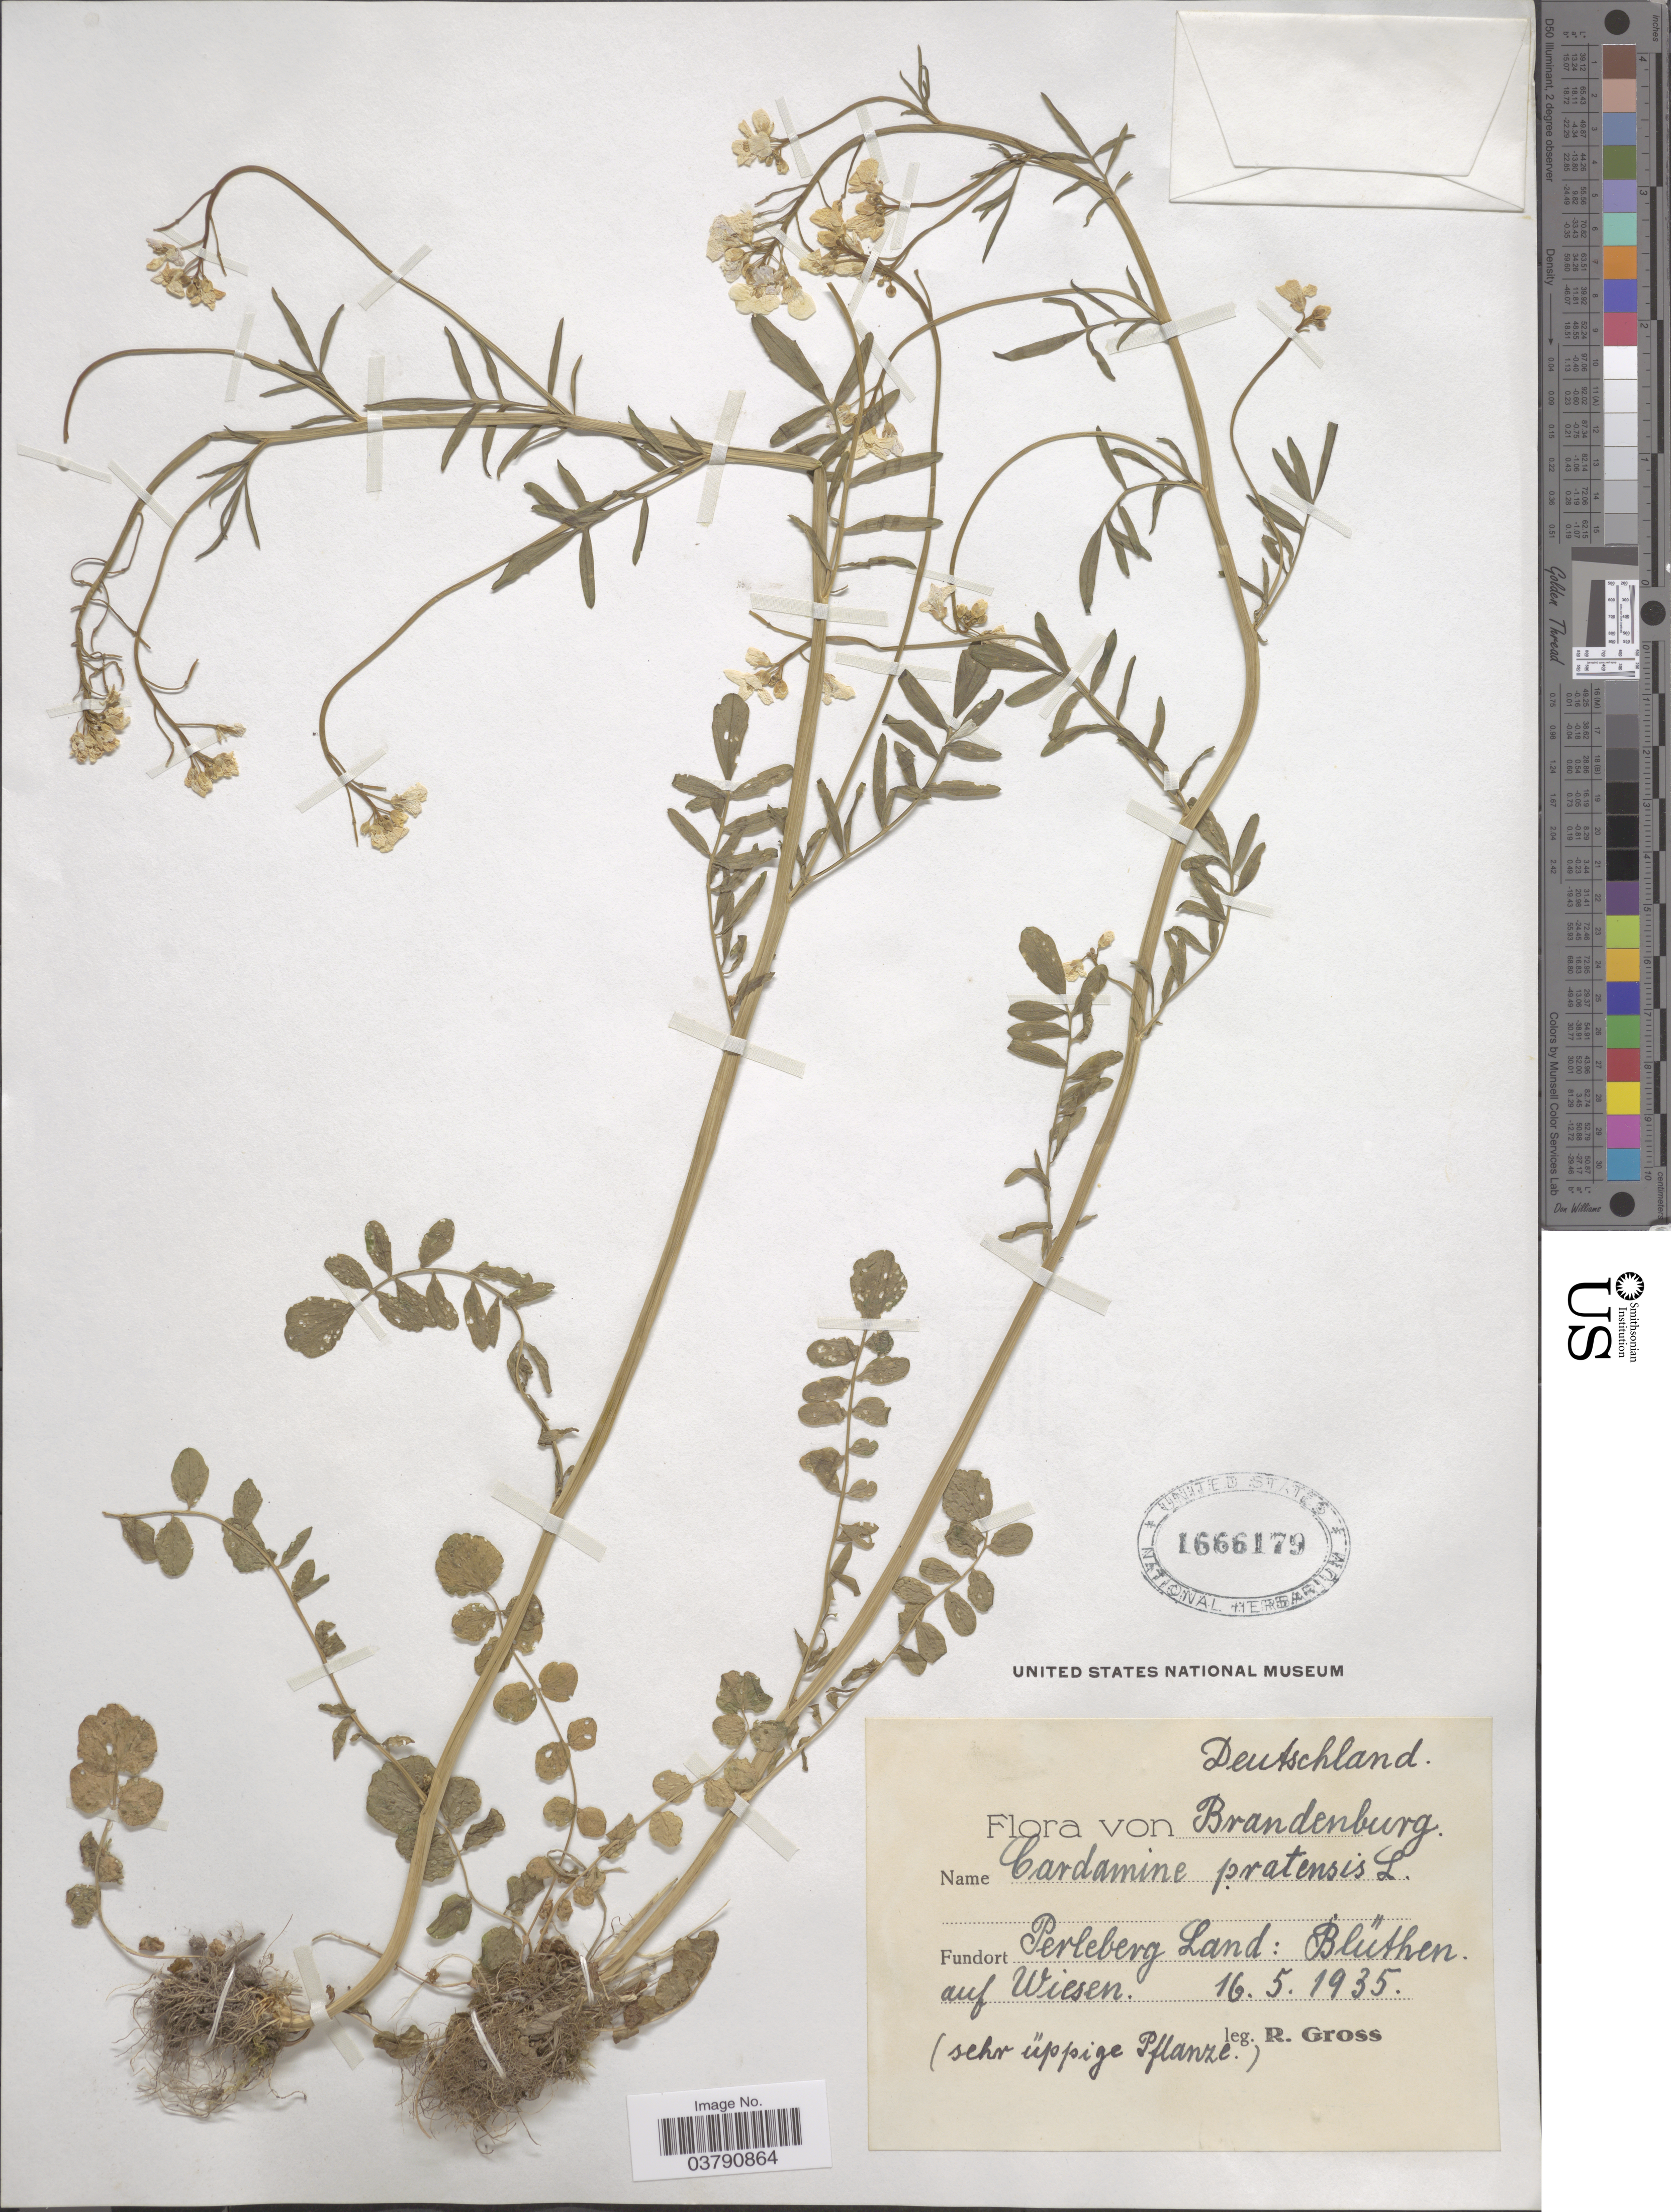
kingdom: Plantae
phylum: Tracheophyta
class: Magnoliopsida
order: Brassicales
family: Brassicaceae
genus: Cardamine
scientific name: Cardamine pratensis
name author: L.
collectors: R. Gross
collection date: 1935-05-16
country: Germany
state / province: Brandenburg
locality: Deutschland. Perleberg Land: Blüthen. auf Wiesen.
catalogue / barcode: US 1666179